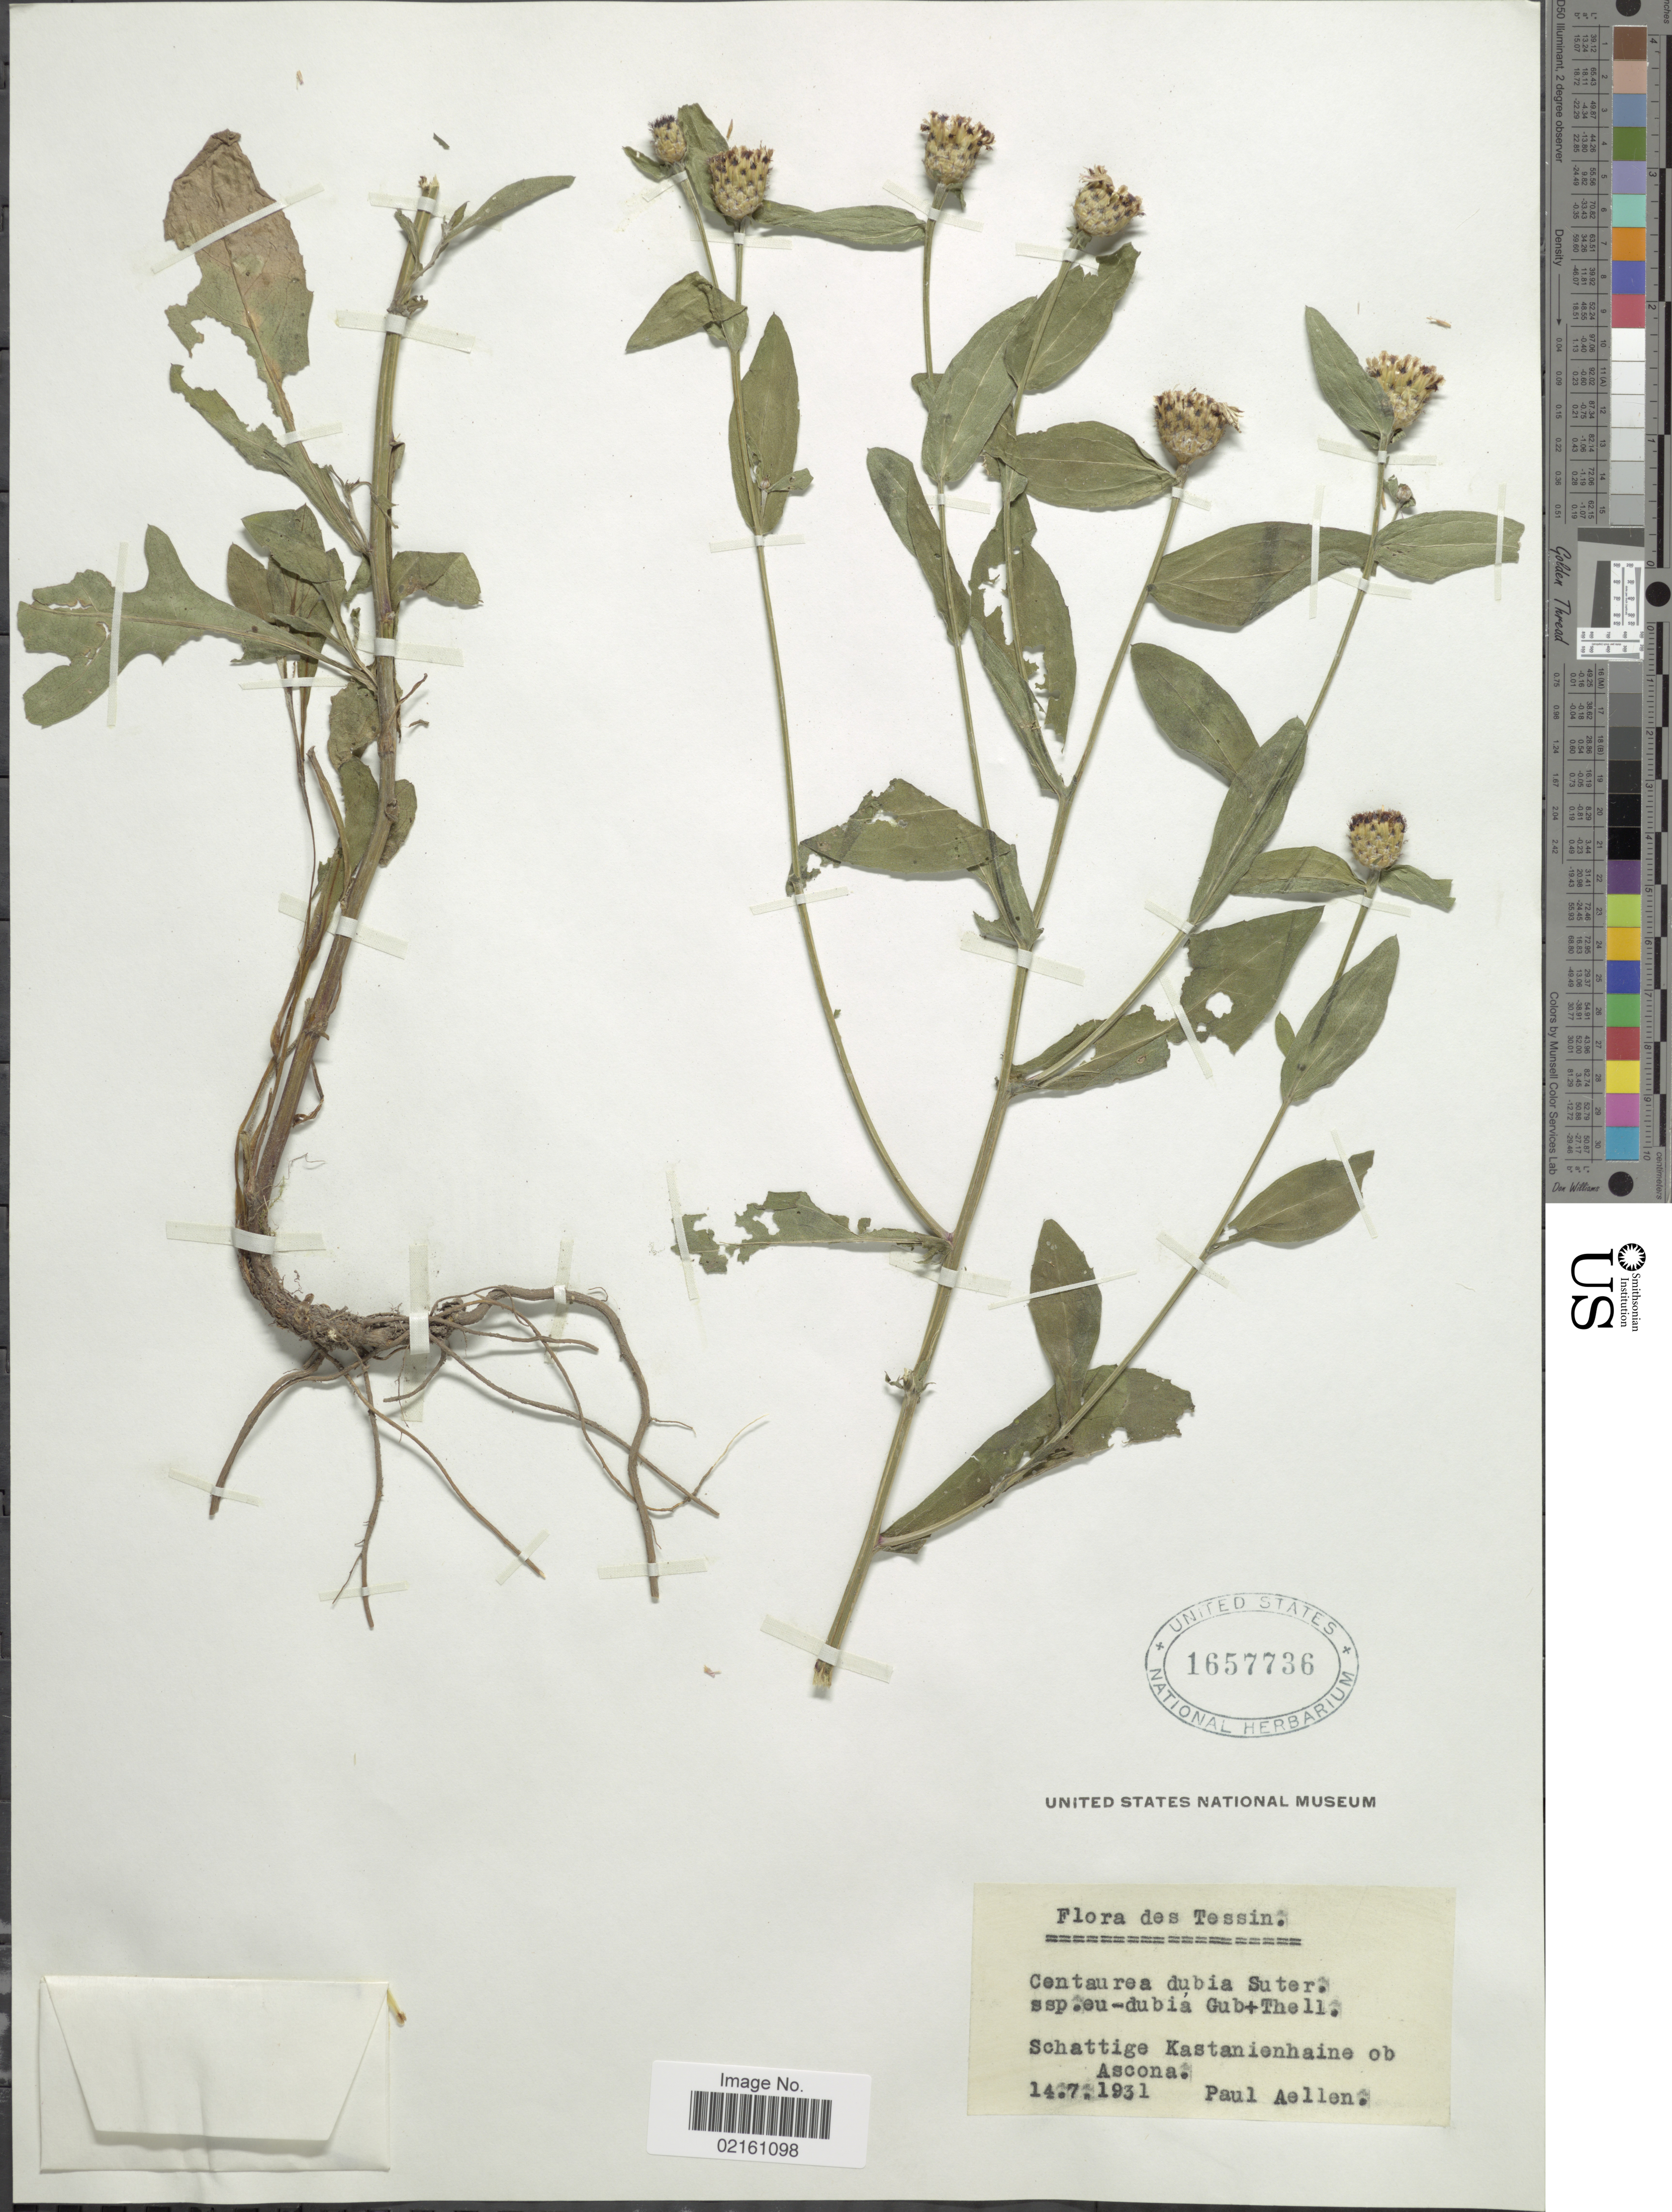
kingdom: Plantae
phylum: Tracheophyta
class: Magnoliopsida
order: Asterales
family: Asteraceae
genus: Centaurea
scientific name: Centaurea dubia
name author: Suter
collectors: P. Aellen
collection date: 1931-07-14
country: Switzerland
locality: Tessin, Schattige Kastanienhaine ob Ascona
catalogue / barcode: US 1657736